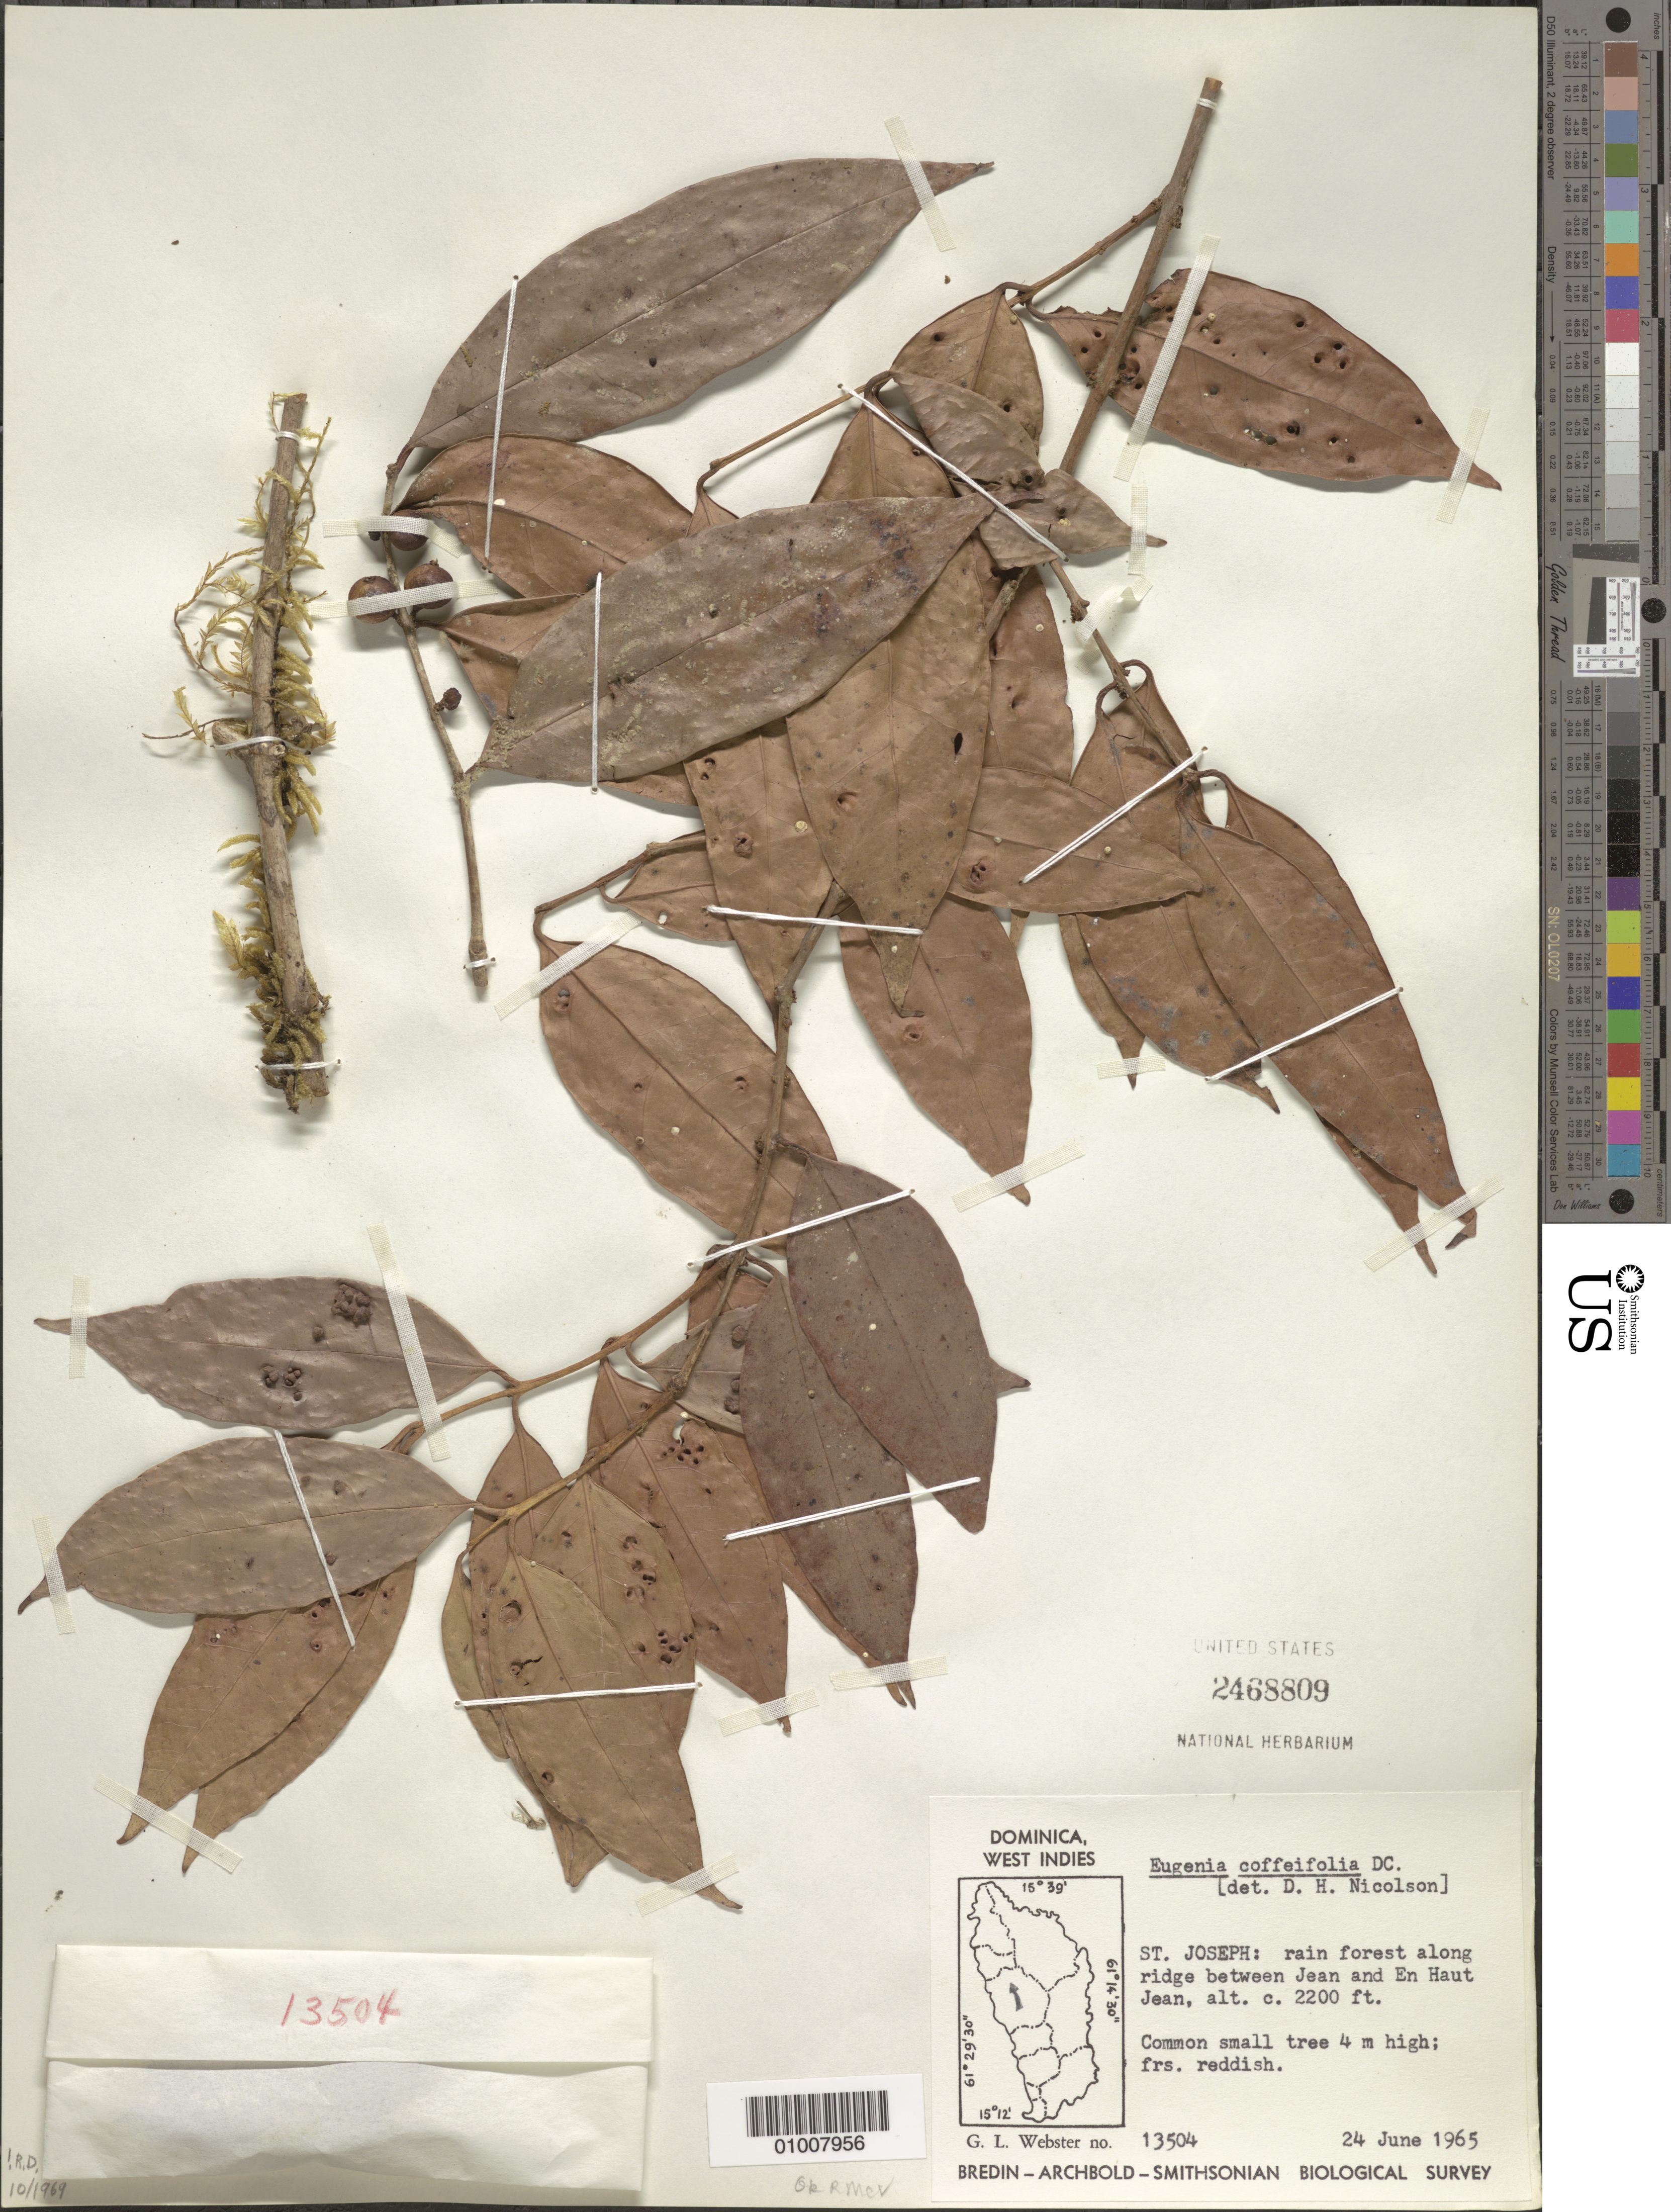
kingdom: Plantae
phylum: Tracheophyta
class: Magnoliopsida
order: Myrtales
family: Myrtaceae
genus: Eugenia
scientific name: Eugenia coffeifolia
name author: DC.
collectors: G. L. Webster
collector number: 13504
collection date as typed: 24 Jun 1965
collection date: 1965-06-24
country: Dominica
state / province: St. Joseph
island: Dominica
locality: Along ridge between Jean and En Haut Jean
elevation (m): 671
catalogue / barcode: US 2468809